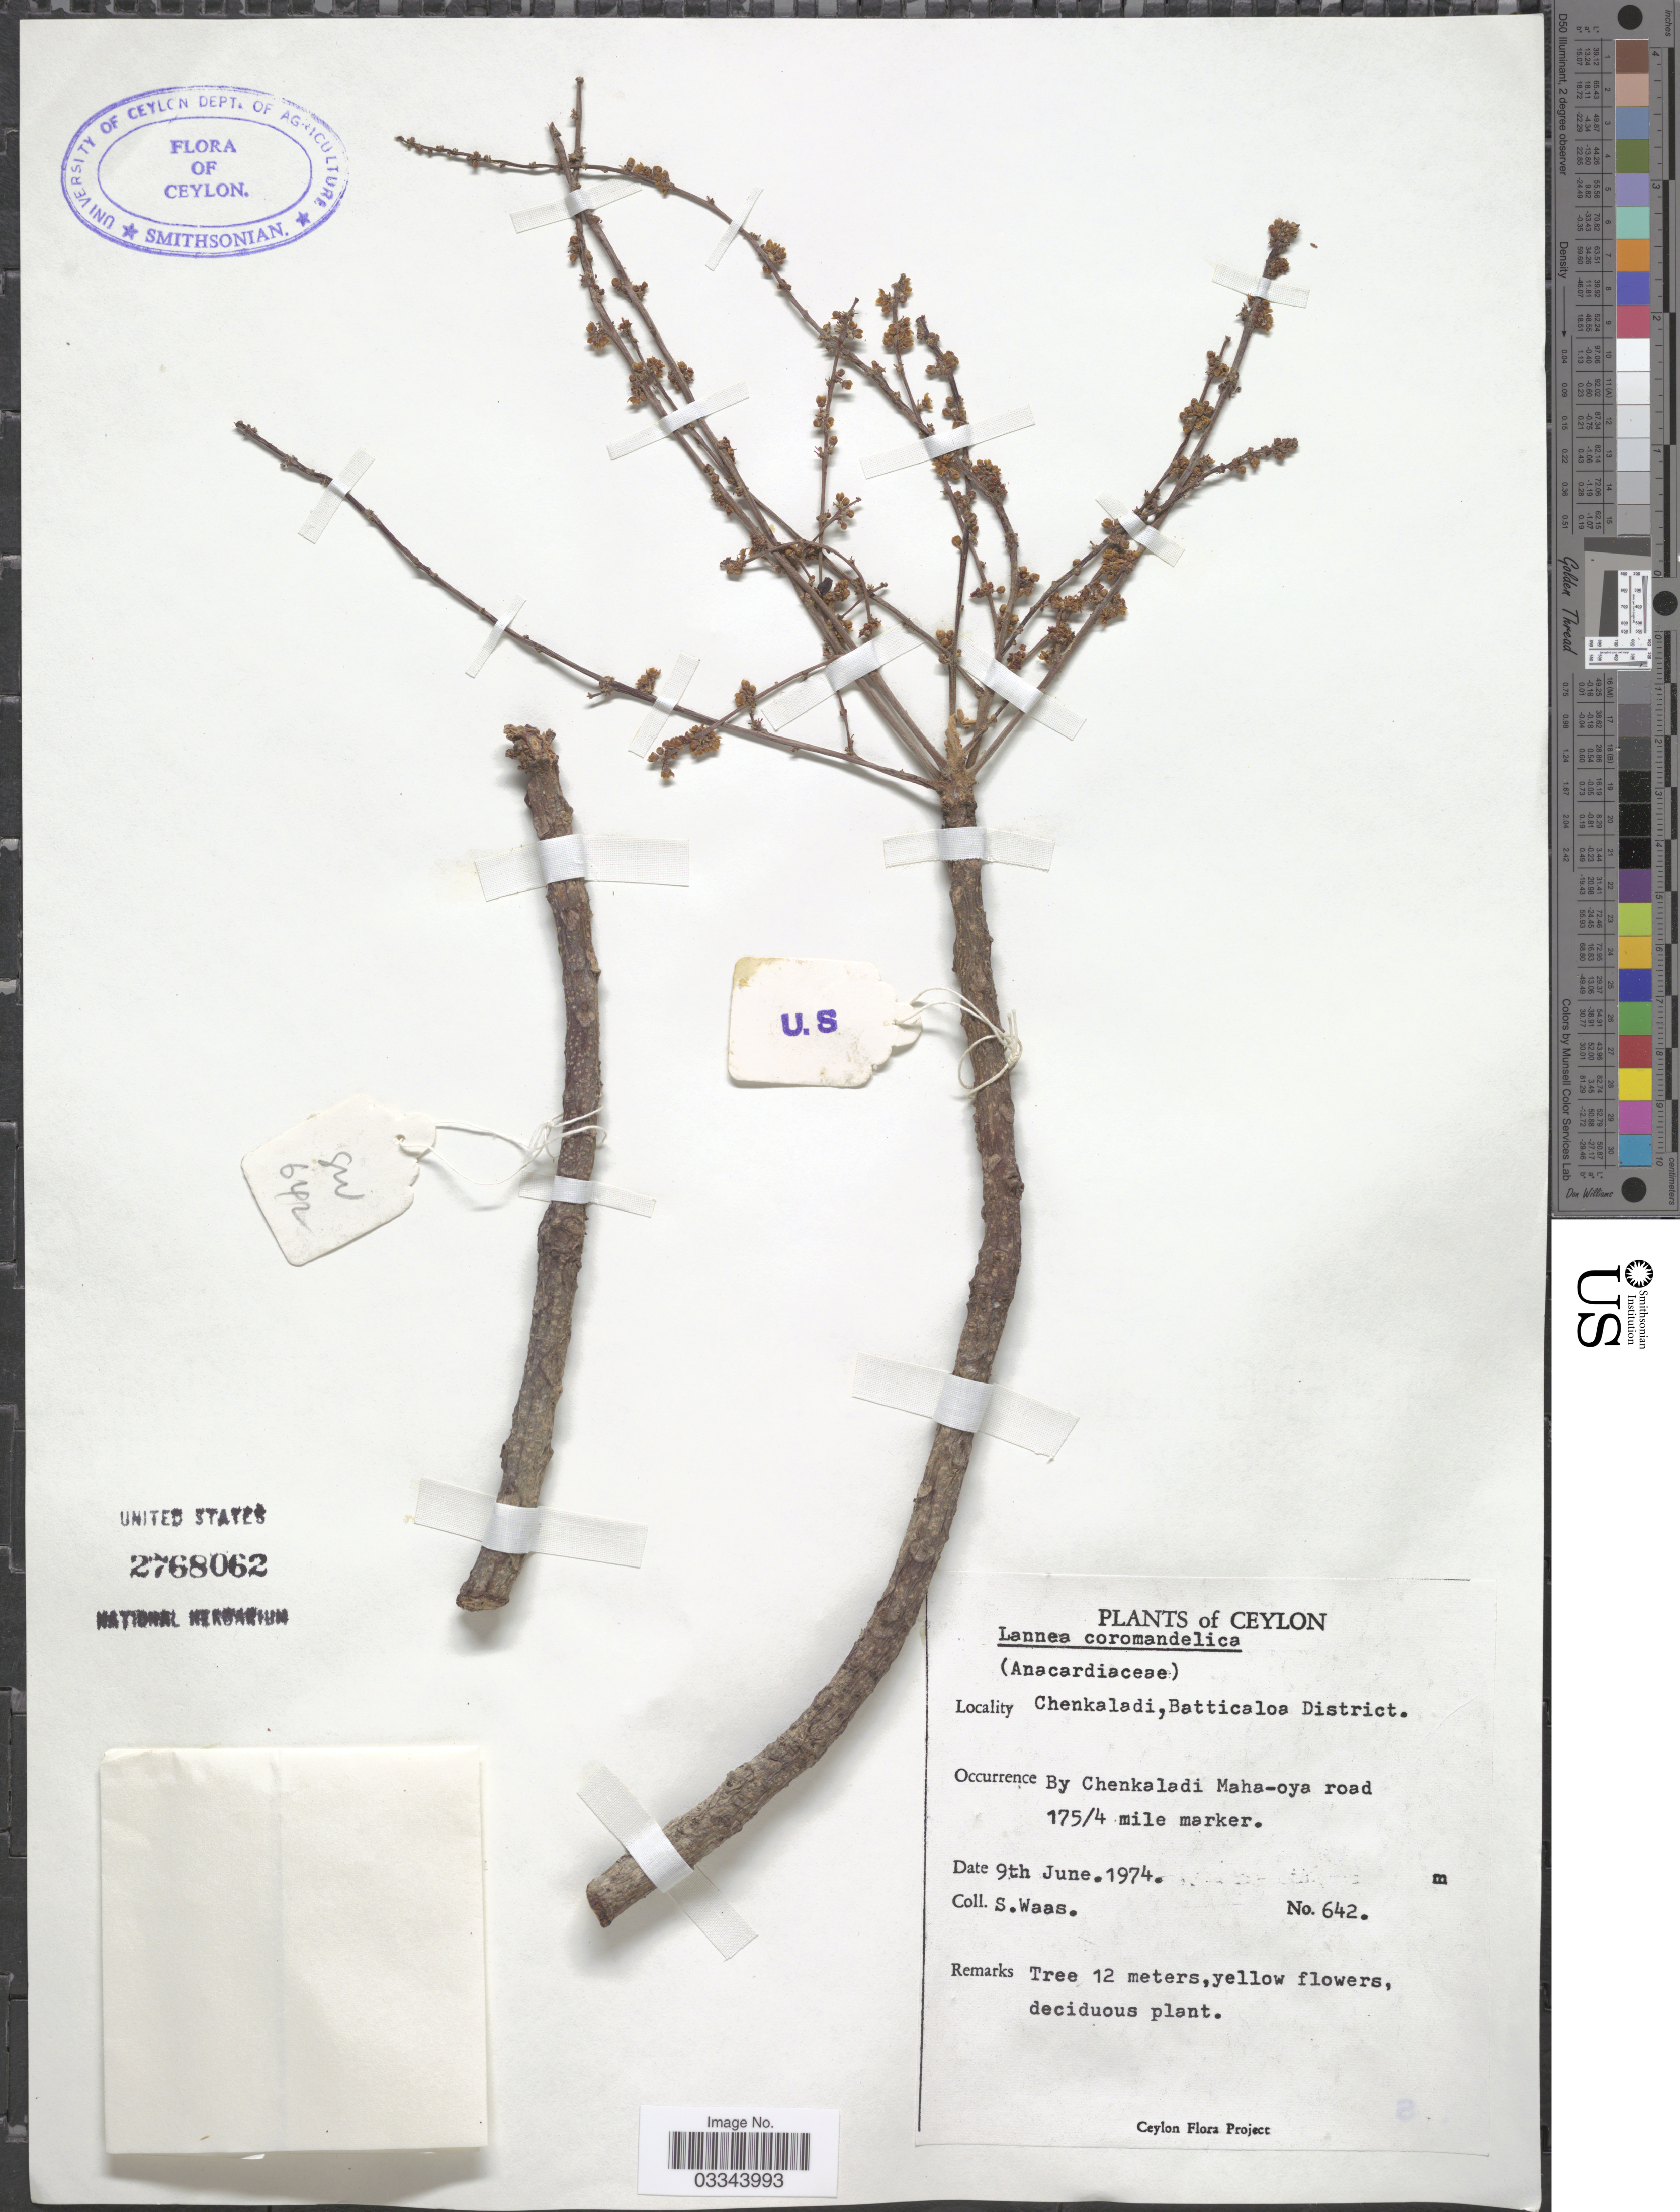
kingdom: Plantae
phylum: Tracheophyta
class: Magnoliopsida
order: Sapindales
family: Anacardiaceae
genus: Lannea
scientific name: Lannea coromandelica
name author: (Houtt.) Merr.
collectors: S. Waas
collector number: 642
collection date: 1974-06-09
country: Sri Lanka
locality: Ceylon, Chenkaladi, Batticaloa District, By Chenkaladi Maha-oya road 175/4 mile marker.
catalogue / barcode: US 2768062